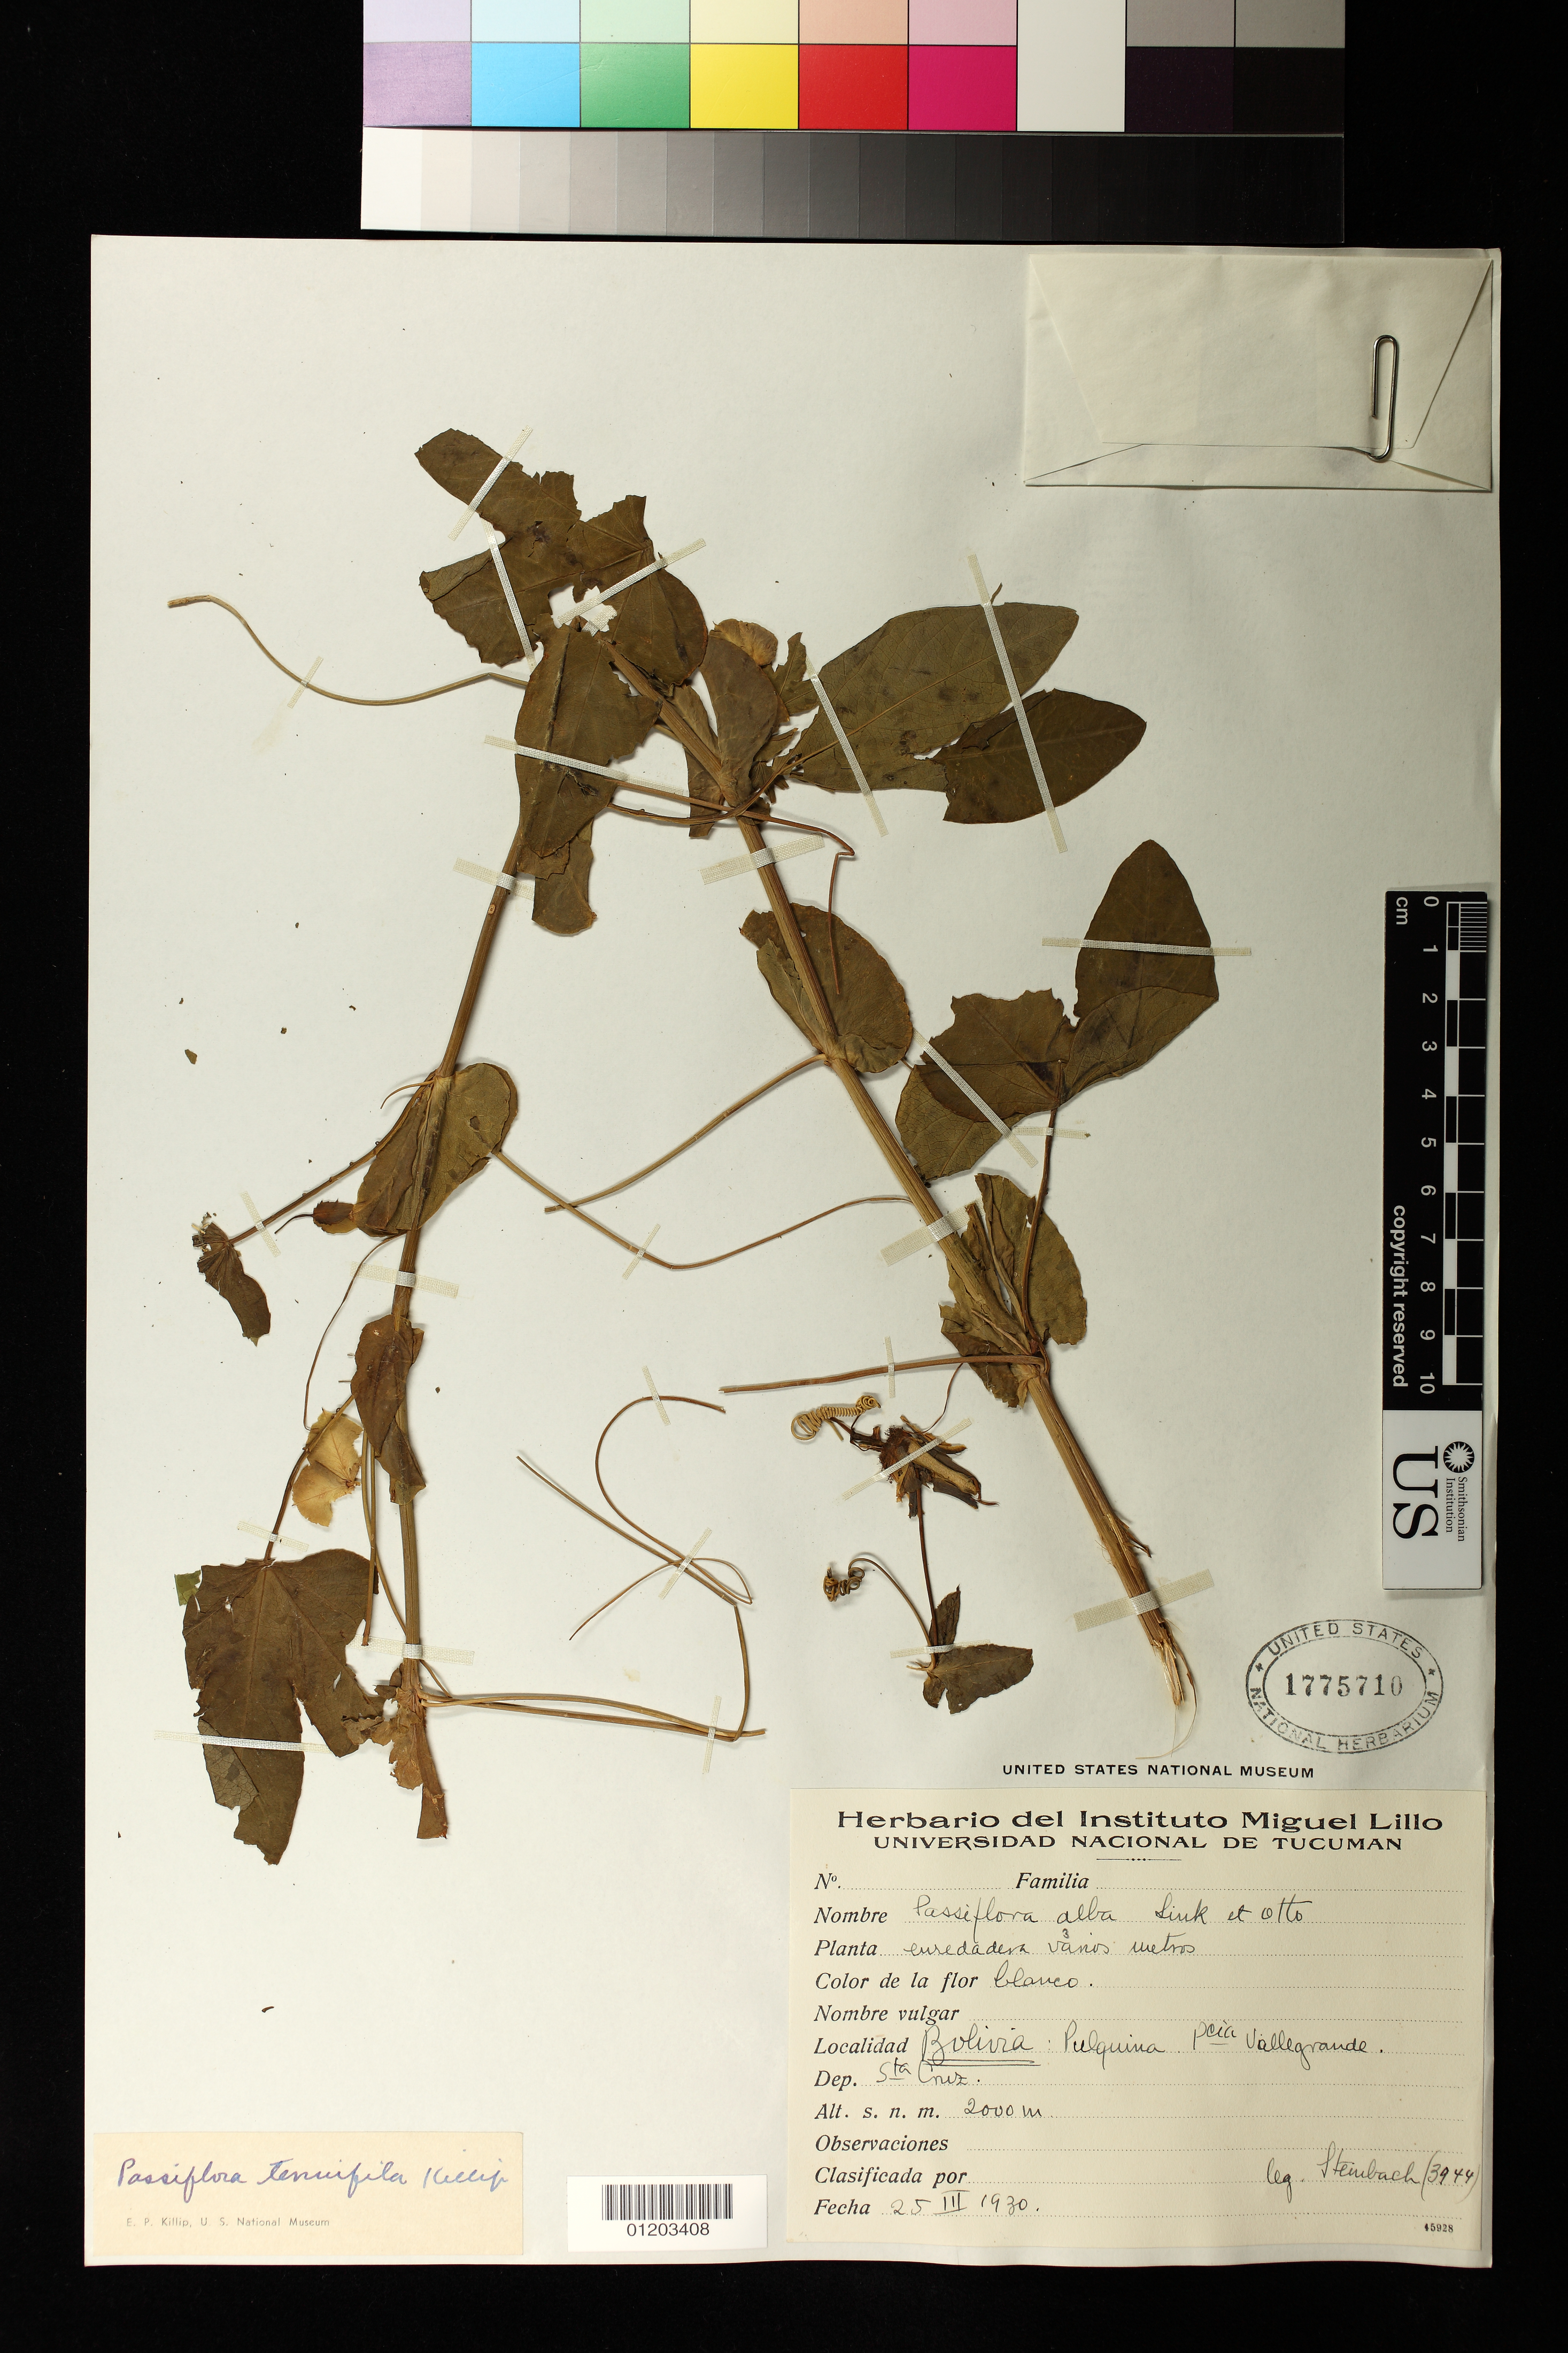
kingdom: Plantae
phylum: Tracheophyta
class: Magnoliopsida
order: Malpighiales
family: Passifloraceae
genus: Passiflora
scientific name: Passiflora tenuifila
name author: Killip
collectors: Steinbach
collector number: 3944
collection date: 1930-03-25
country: Bolivia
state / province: Santa Cruz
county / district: Vallegrande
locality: Pulquina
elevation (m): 2000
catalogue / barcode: US 1775710